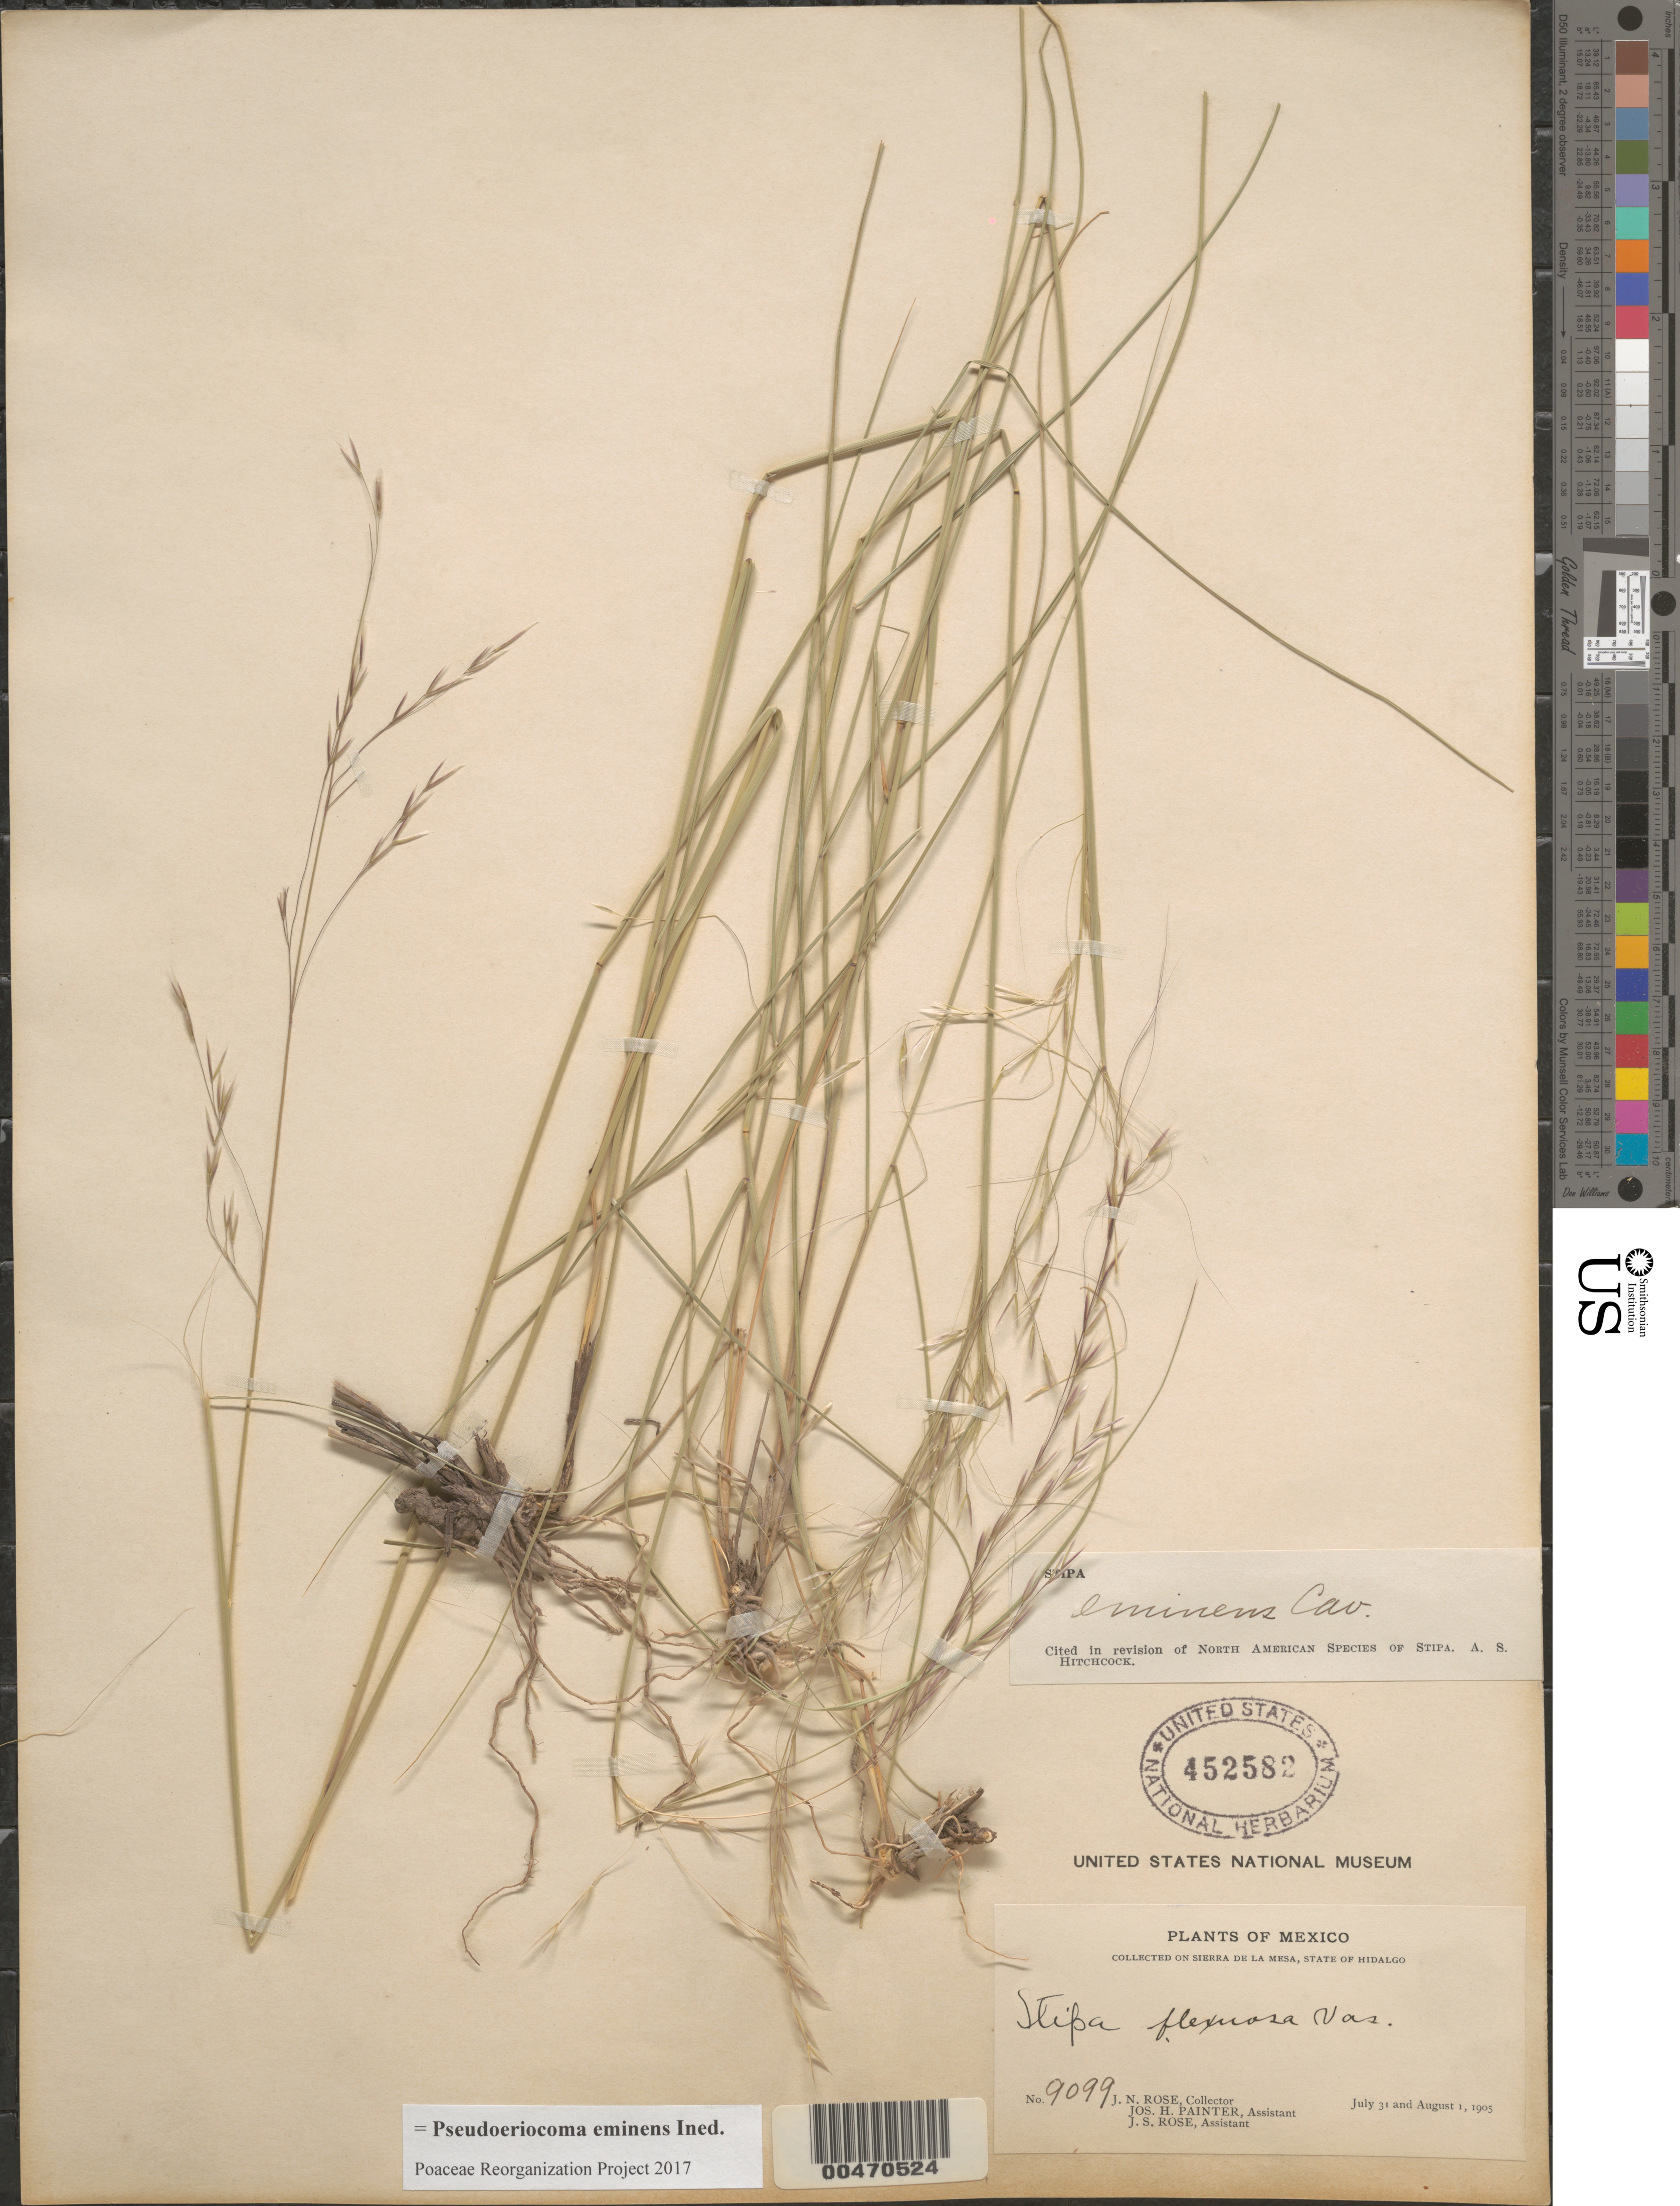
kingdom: Plantae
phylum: Tracheophyta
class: Liliopsida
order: Poales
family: Poaceae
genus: Pseudoeriocoma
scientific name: Pseudoeriocoma eminens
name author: (Cav.) Romasch.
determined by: Poaceae Reorganization Project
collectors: J. N. Rose, J. H. Painter & J. S. Rose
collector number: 9099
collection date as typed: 31 Jul 1905 to 1 Aug 1905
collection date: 1905-07-31/1905-08-01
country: Mexico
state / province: Hidalgo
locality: On Sierra de la Mesa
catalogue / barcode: US 452582